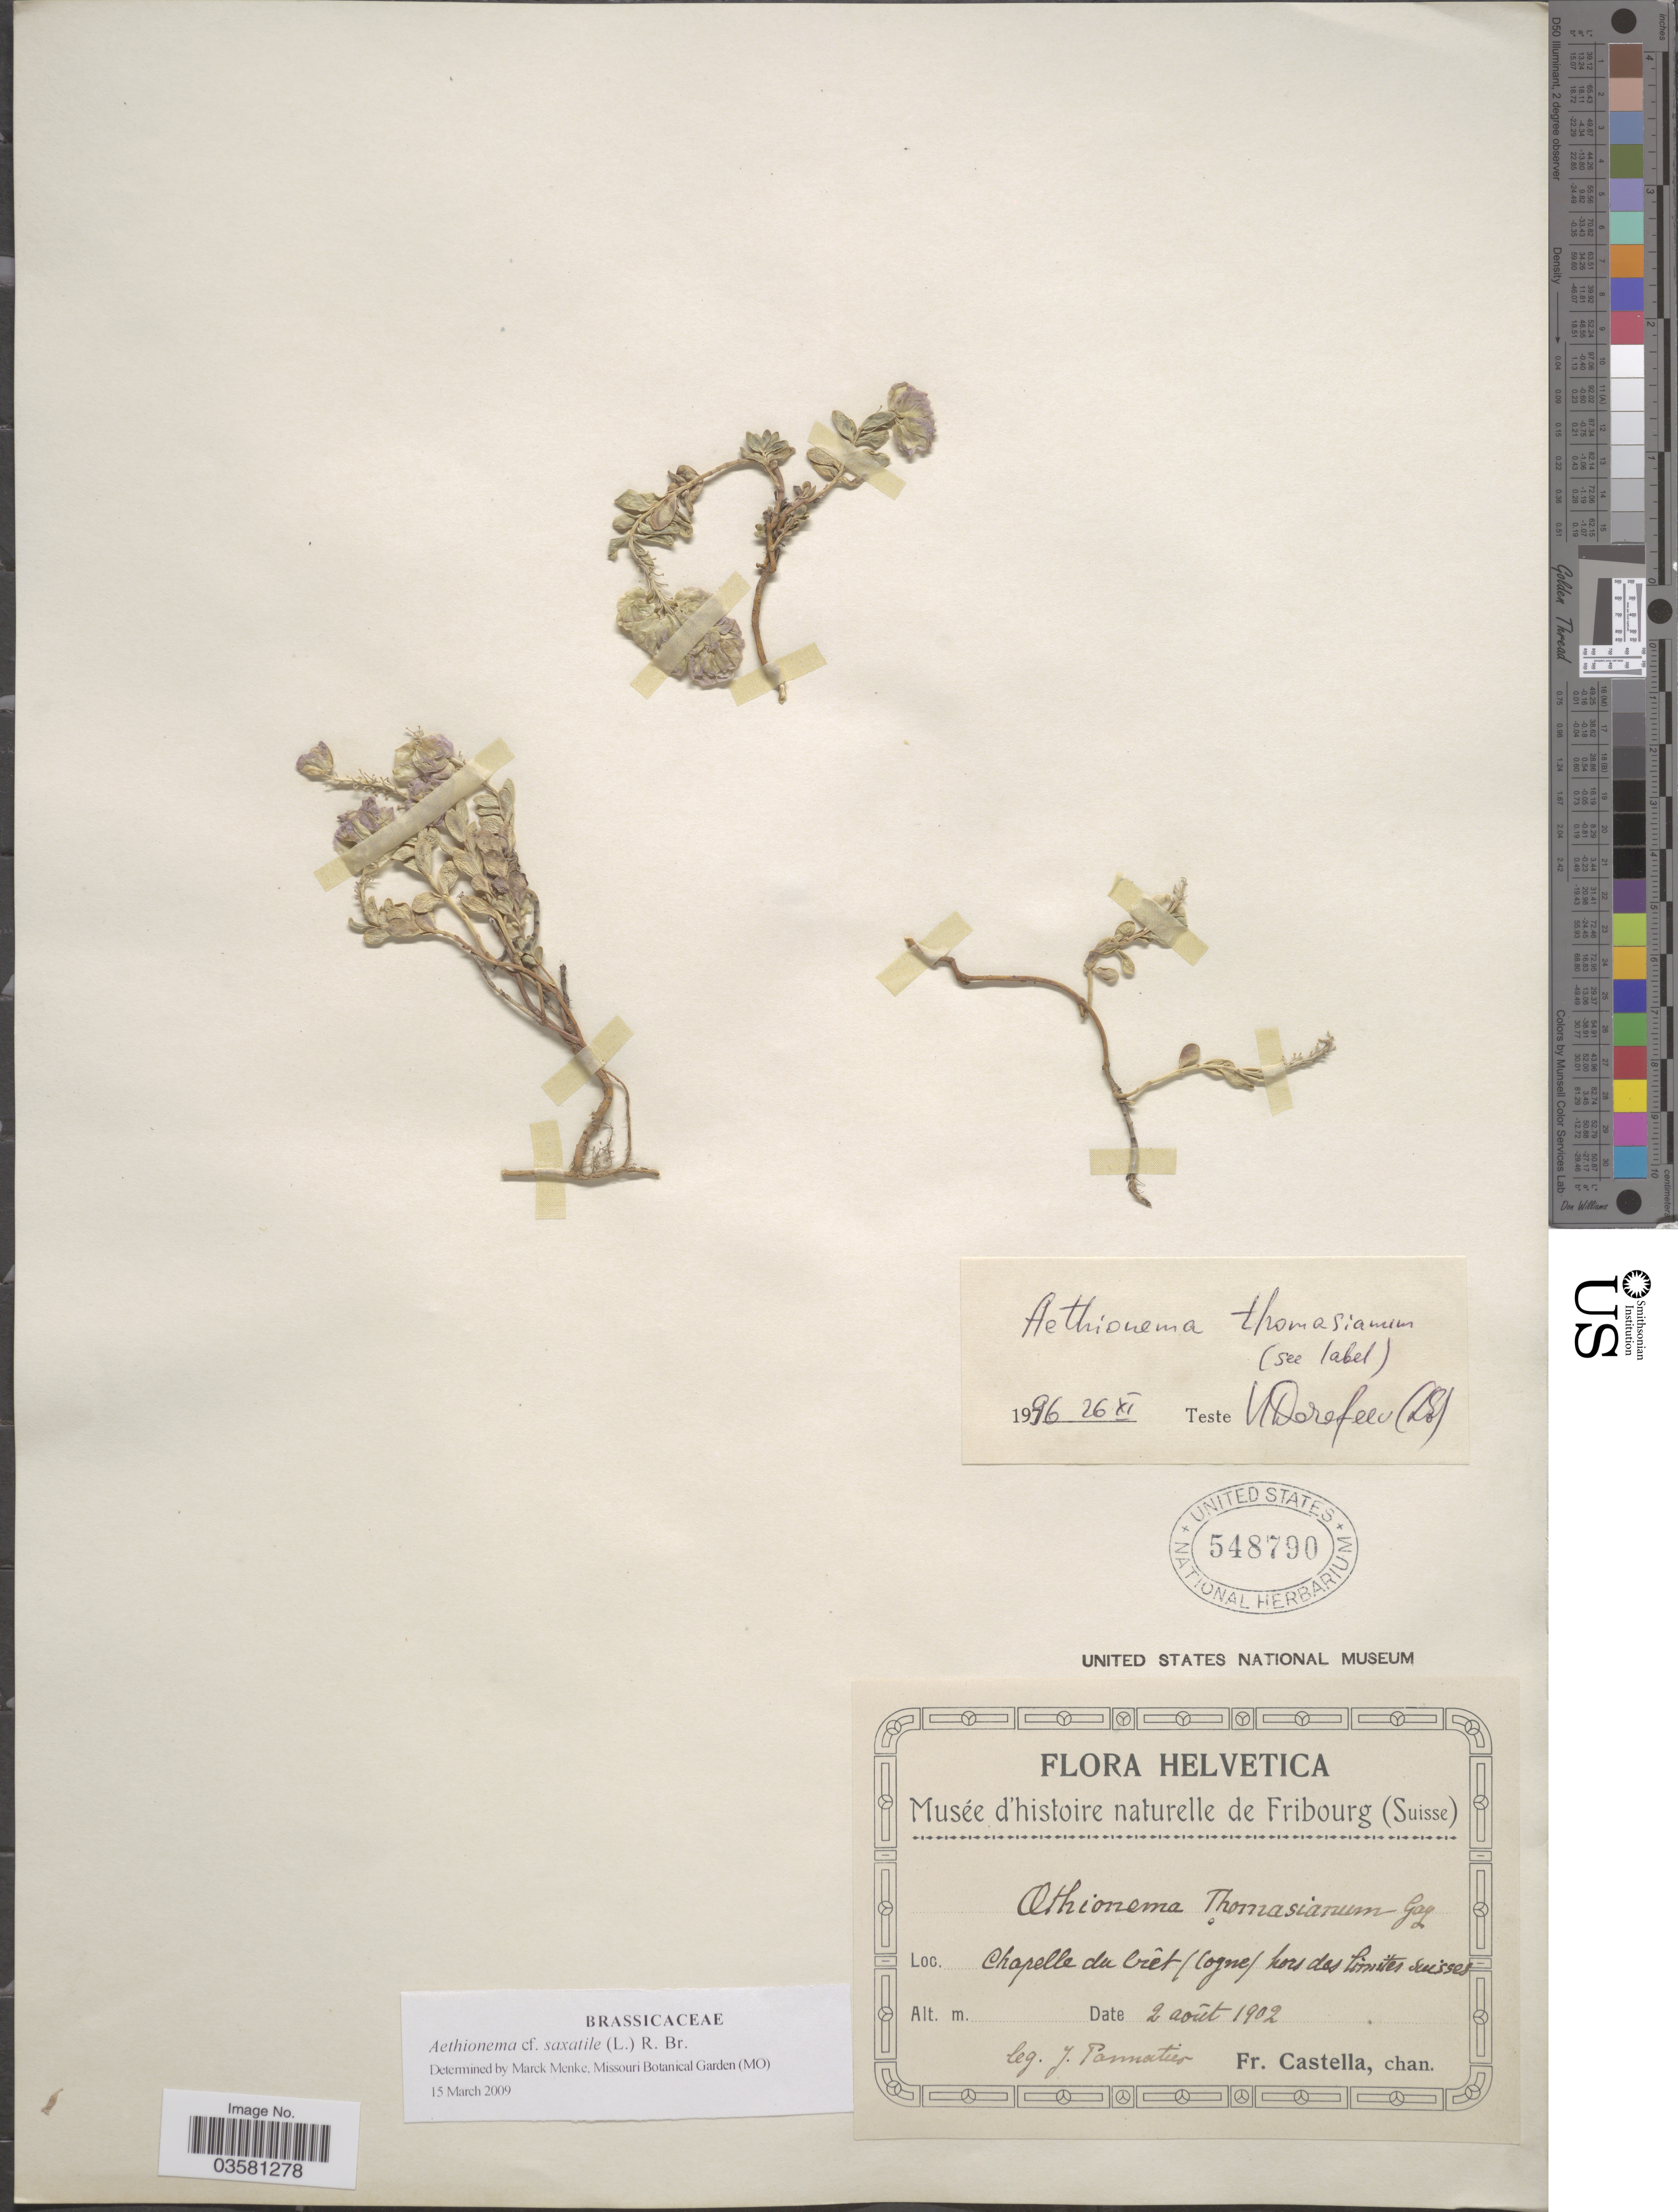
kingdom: Plantae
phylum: Tracheophyta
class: Magnoliopsida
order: Brassicales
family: Brassicaceae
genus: Aethionema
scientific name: Aethionema saxatile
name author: (L.) W.T. Aiton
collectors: J. Pannatier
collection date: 1902-08-02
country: Italy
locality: Helvetica. Chapelle du Crêt (Cogne) hors des limites suisses.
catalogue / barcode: US 548790